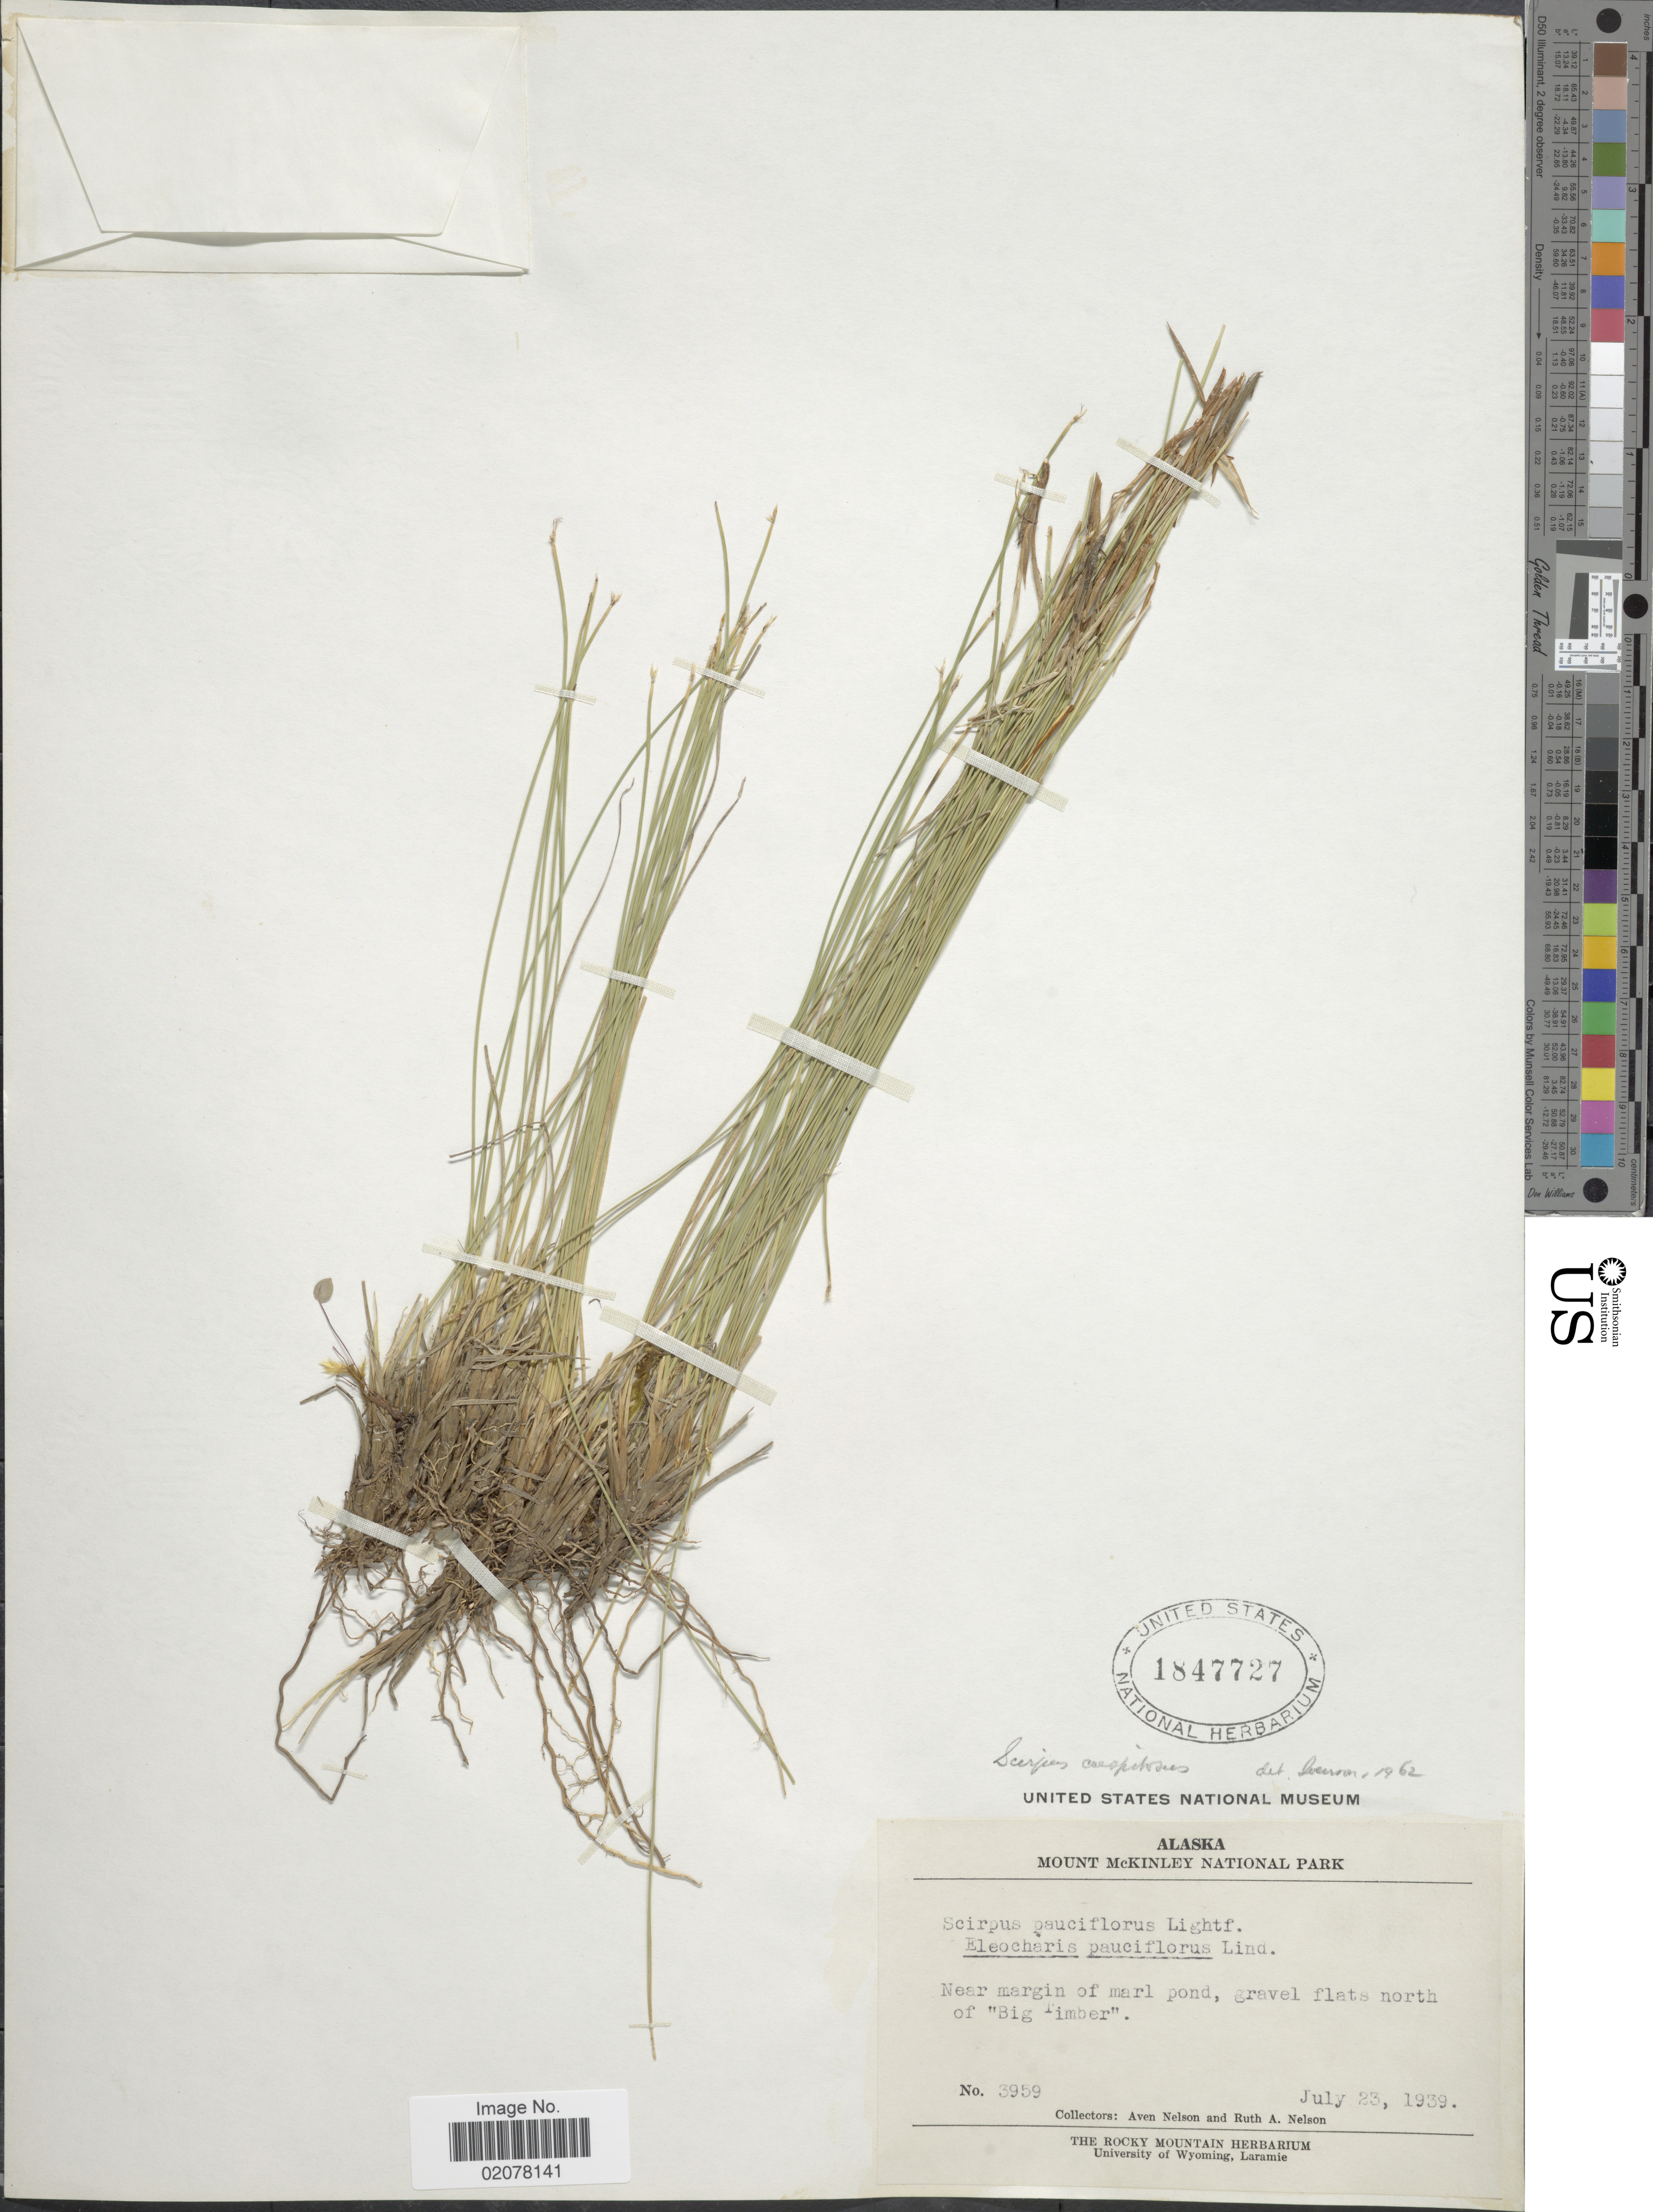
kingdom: Plantae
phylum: Tracheophyta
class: Liliopsida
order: Poales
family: Cyperaceae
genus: Trichophorum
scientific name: Trichophorum cespitosum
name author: (L.) Hartm.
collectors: A. Nelson & R. A. Nelson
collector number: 3959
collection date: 1939-07-23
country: United States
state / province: Alaska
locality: Mount McKinley National Park, near margin of marl pond, gravel flats north of "Big Timber"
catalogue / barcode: US 1847727